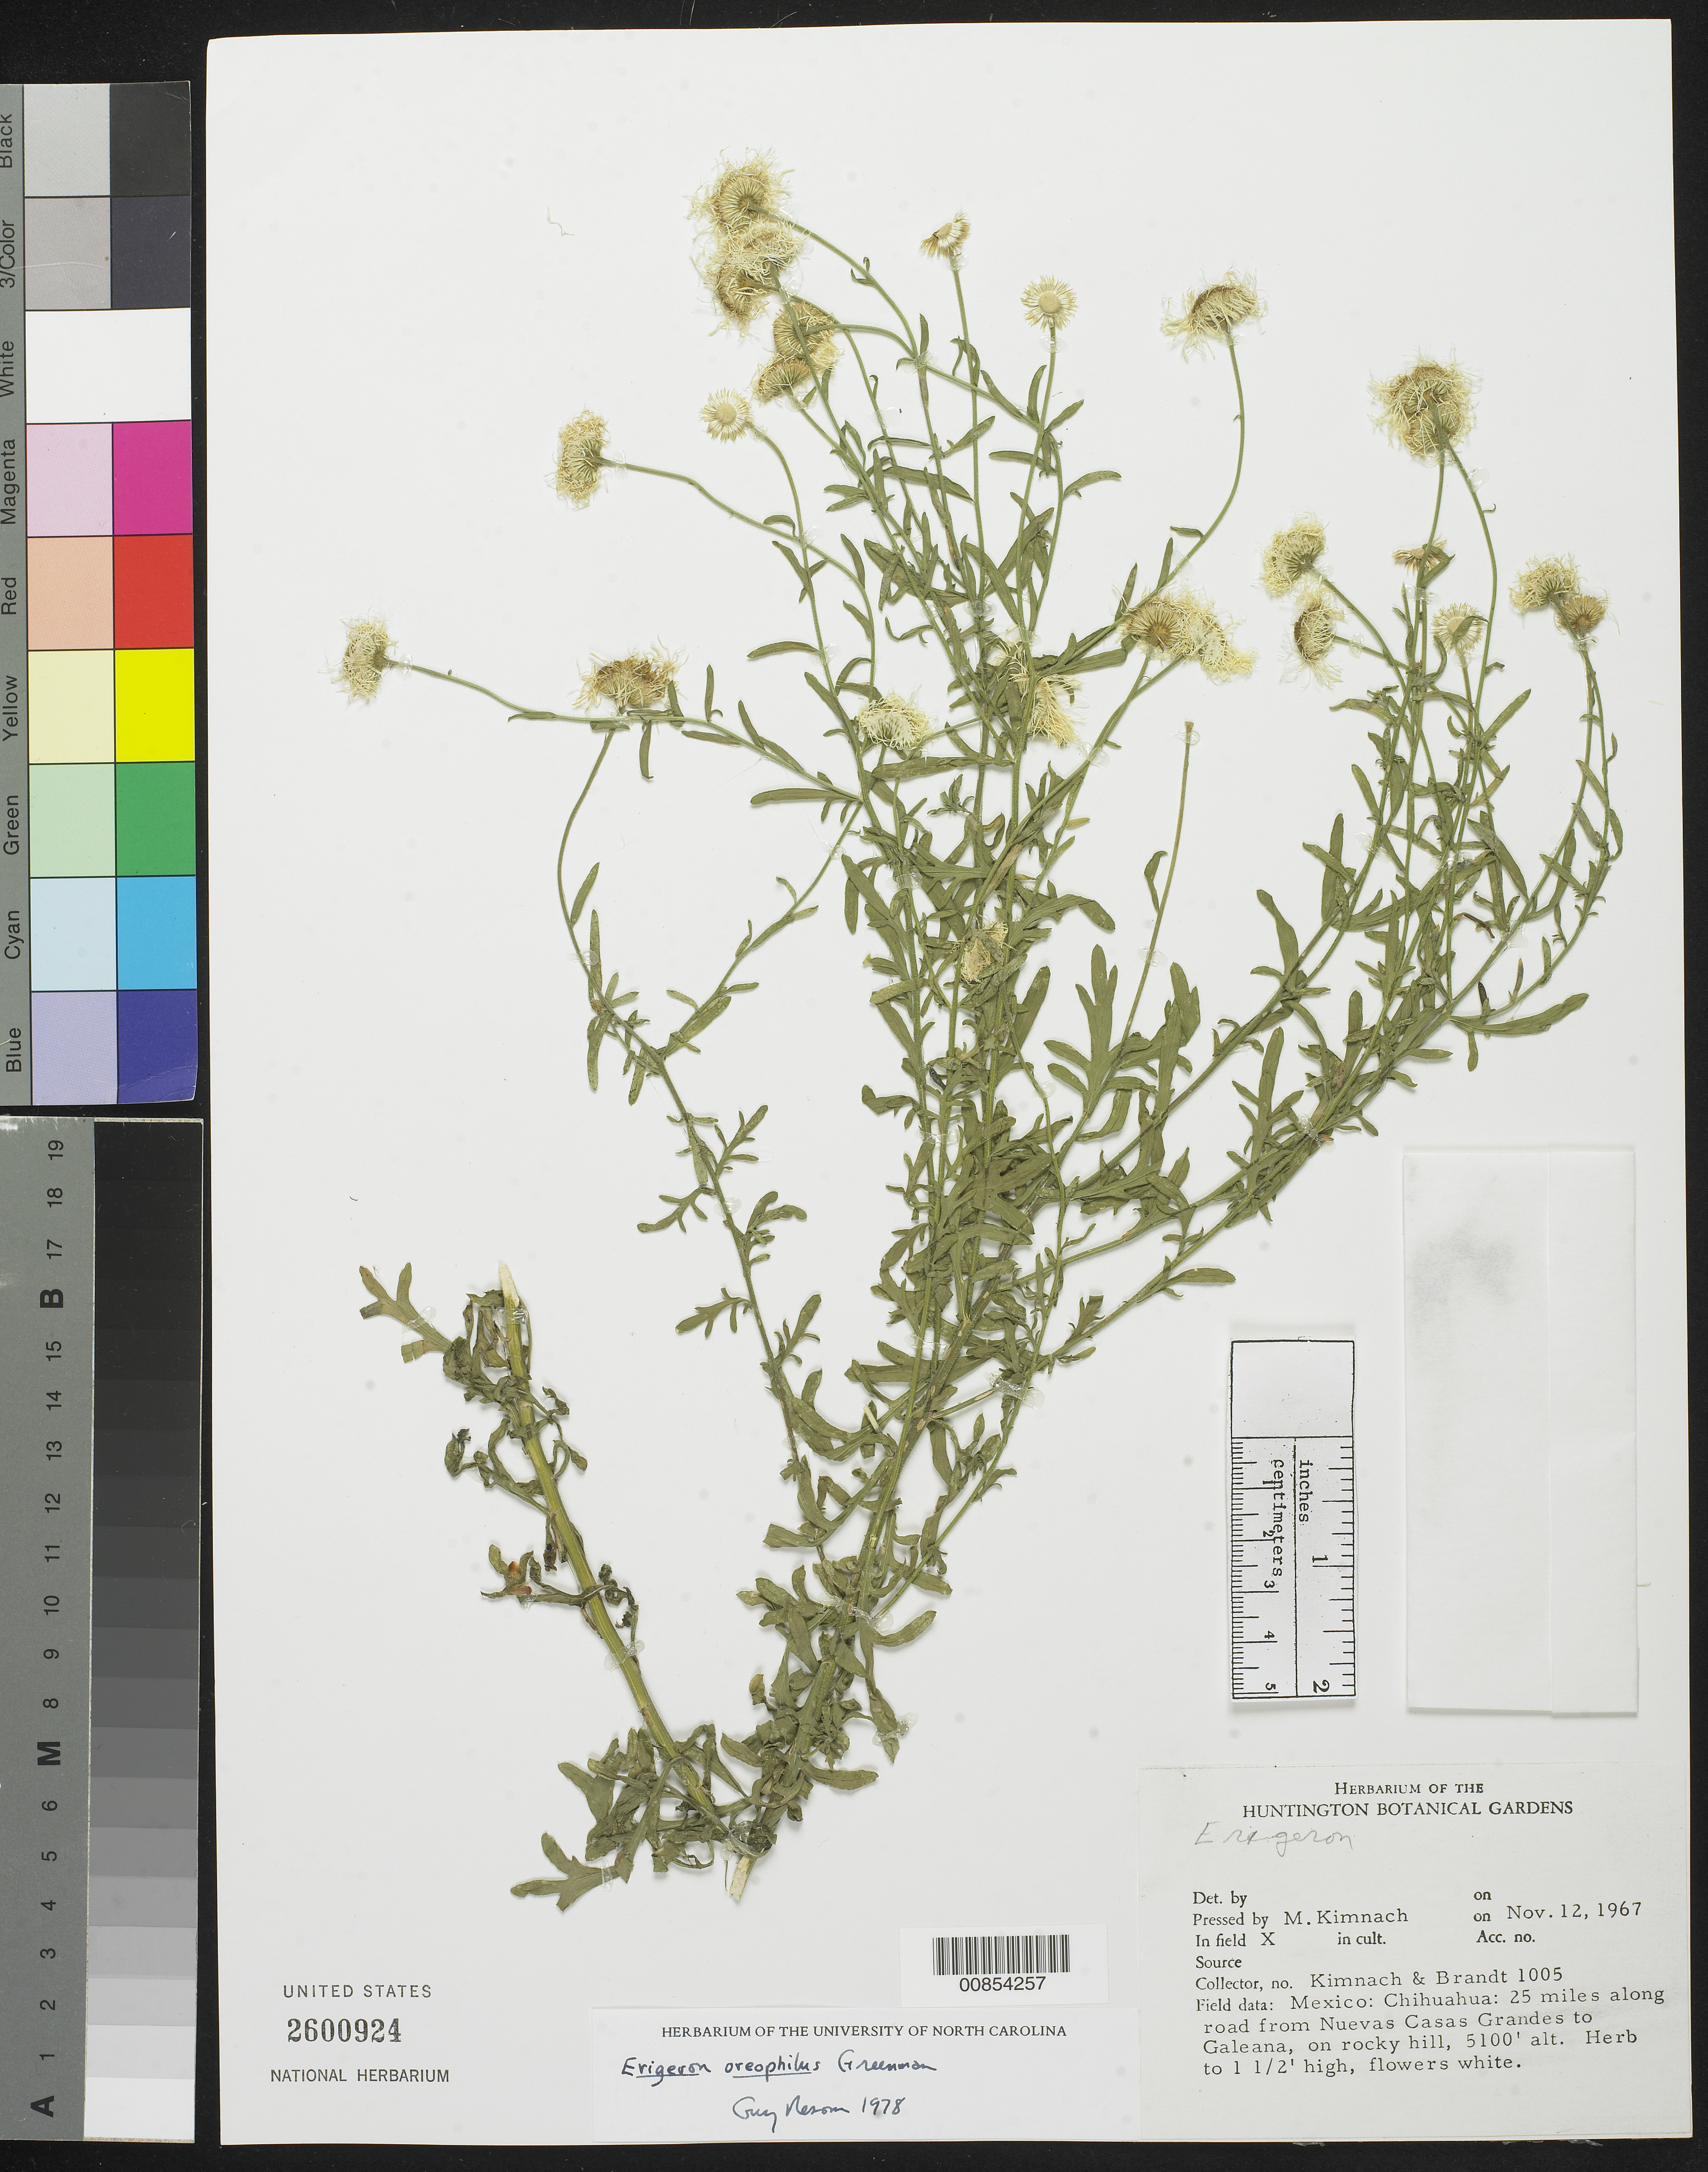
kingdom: Plantae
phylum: Tracheophyta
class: Magnoliopsida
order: Asterales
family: Asteraceae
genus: Erigeron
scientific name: Erigeron oreophilus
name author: Greenm.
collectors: M. W. Kimnach & -. Brandt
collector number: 1005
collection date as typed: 12 Nov 1967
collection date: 1967-11-12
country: Mexico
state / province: Chihuahua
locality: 25 miles along road from Casas Grandes to Galeana.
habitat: On rocky hill.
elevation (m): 1554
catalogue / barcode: US 2600924